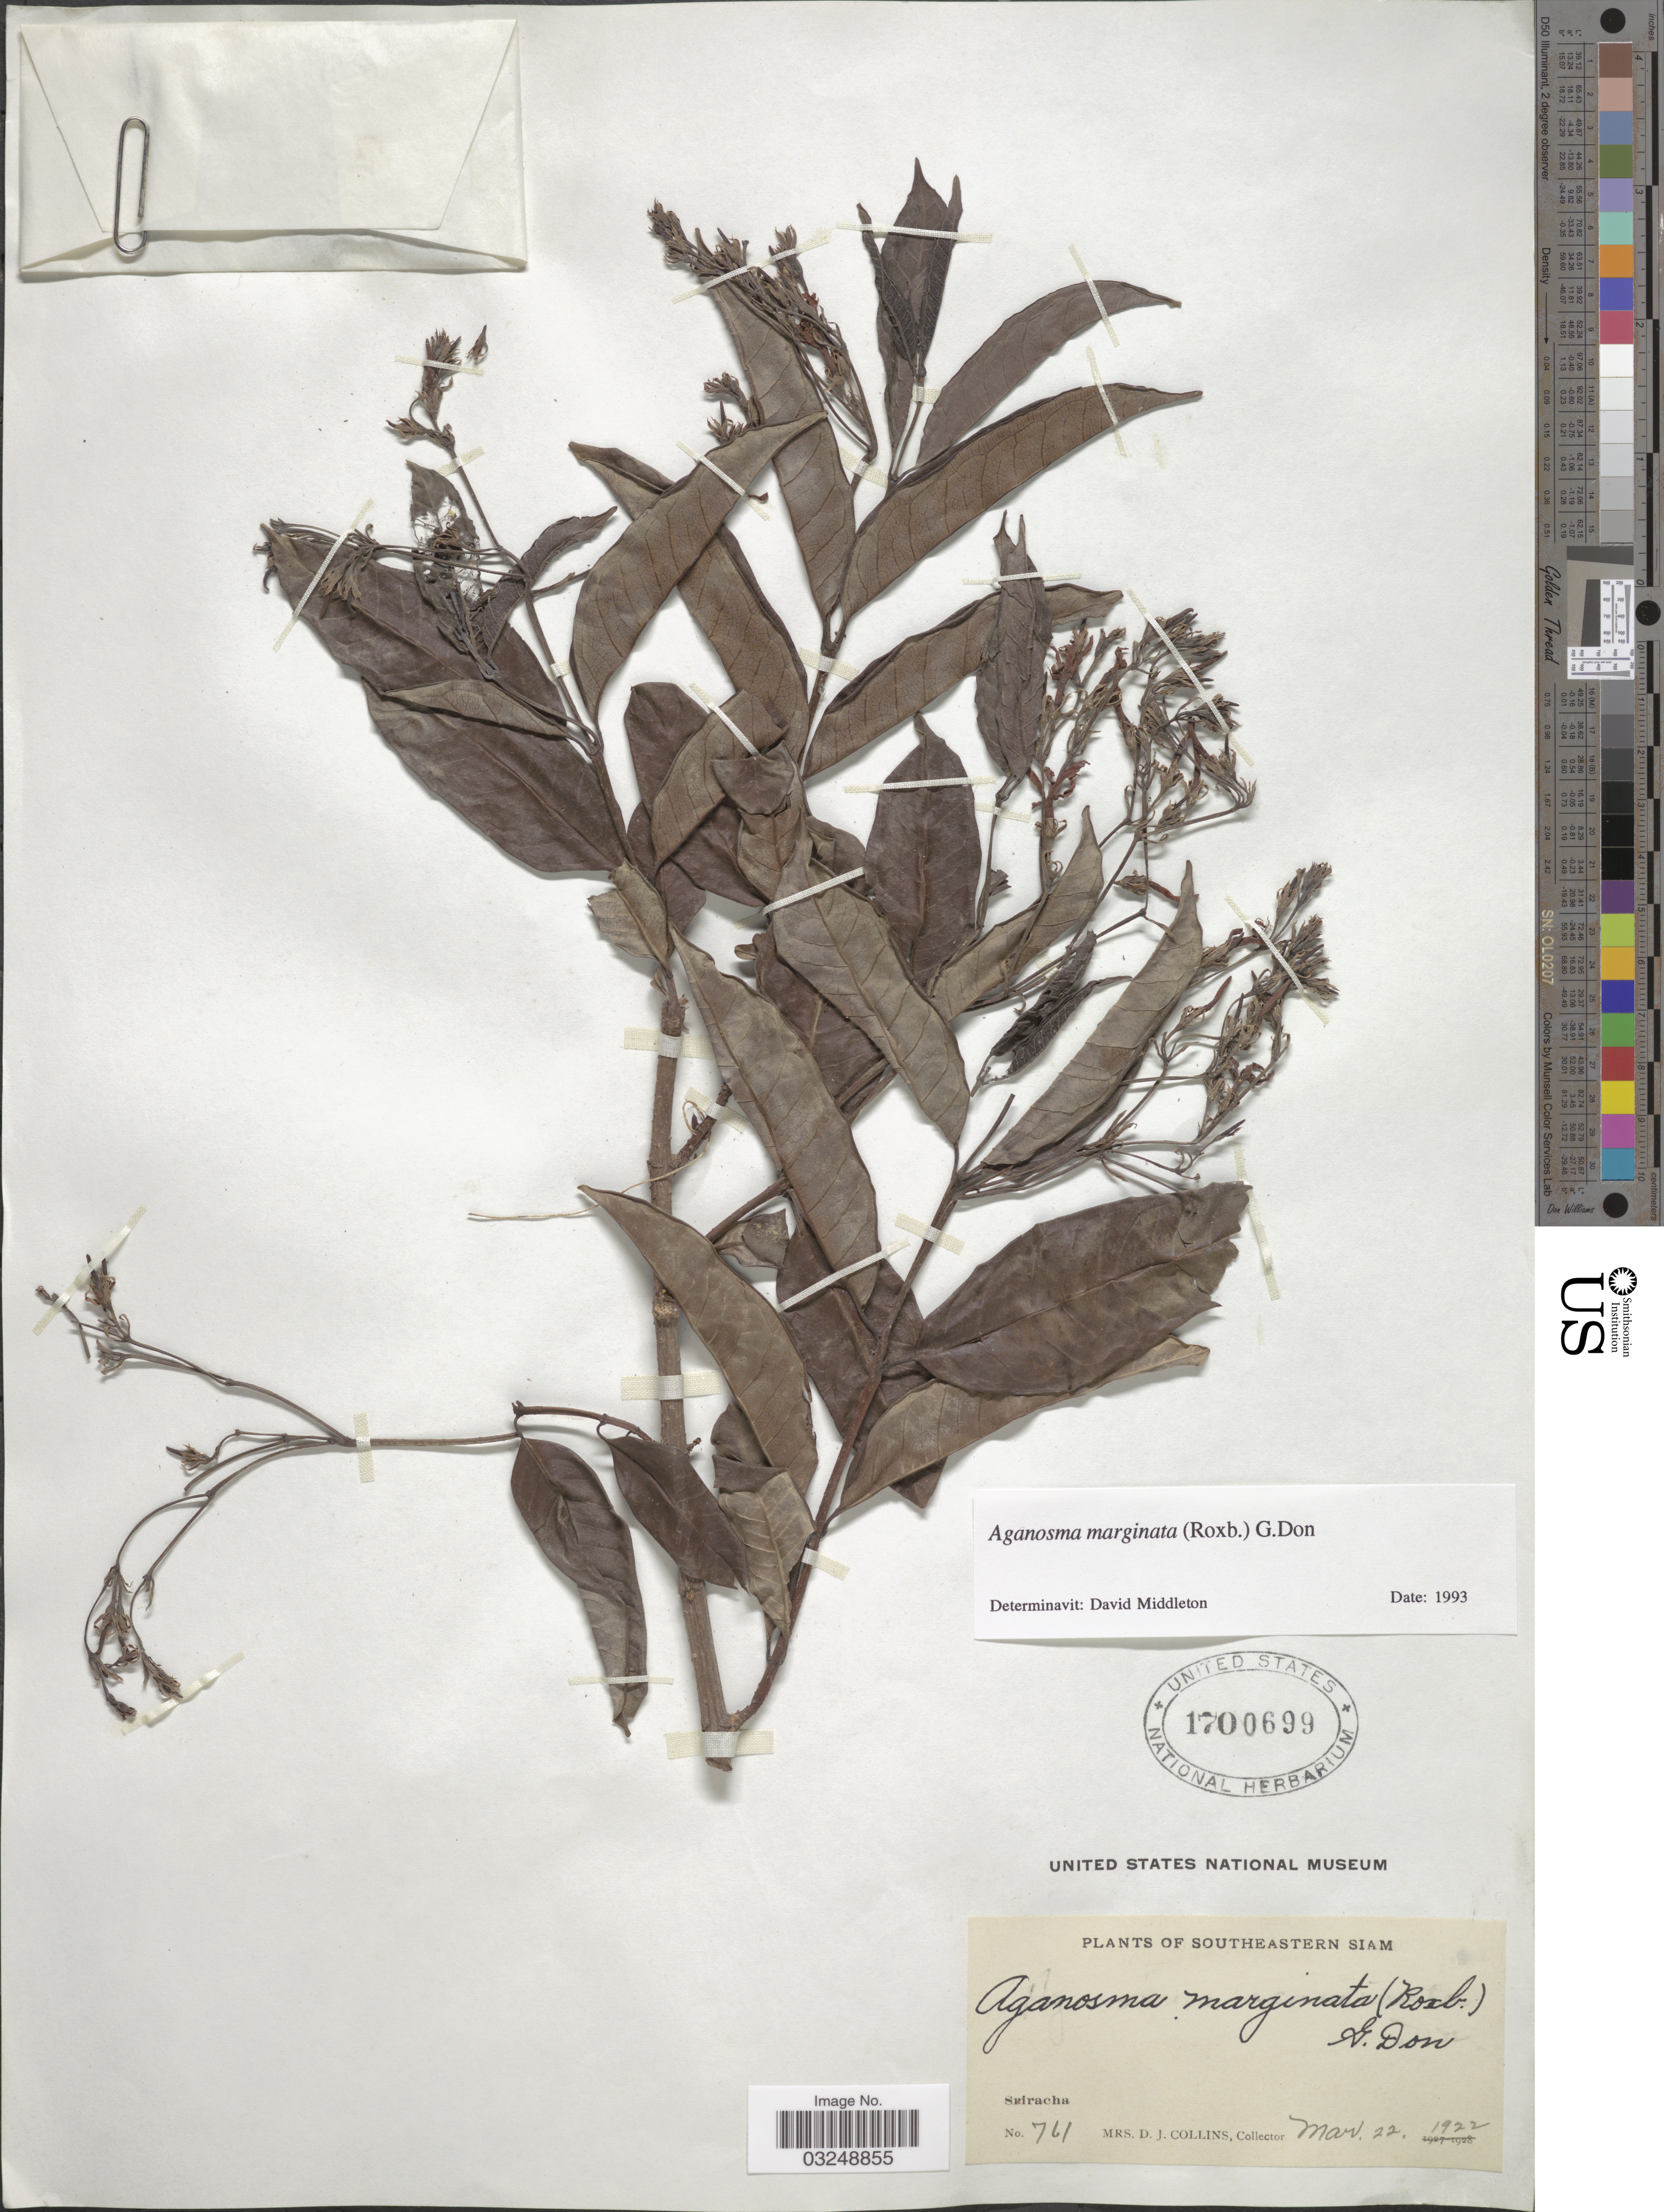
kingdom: Plantae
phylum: Tracheophyta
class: Magnoliopsida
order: Gentianales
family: Apocynaceae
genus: Aganosma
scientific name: Aganosma marginata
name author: (Roxb.) G. Don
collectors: Mrs. D. J. Collins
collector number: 761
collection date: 1922-03-22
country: Thailand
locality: Southeastern Siam. Sriracha.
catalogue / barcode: US 1700699